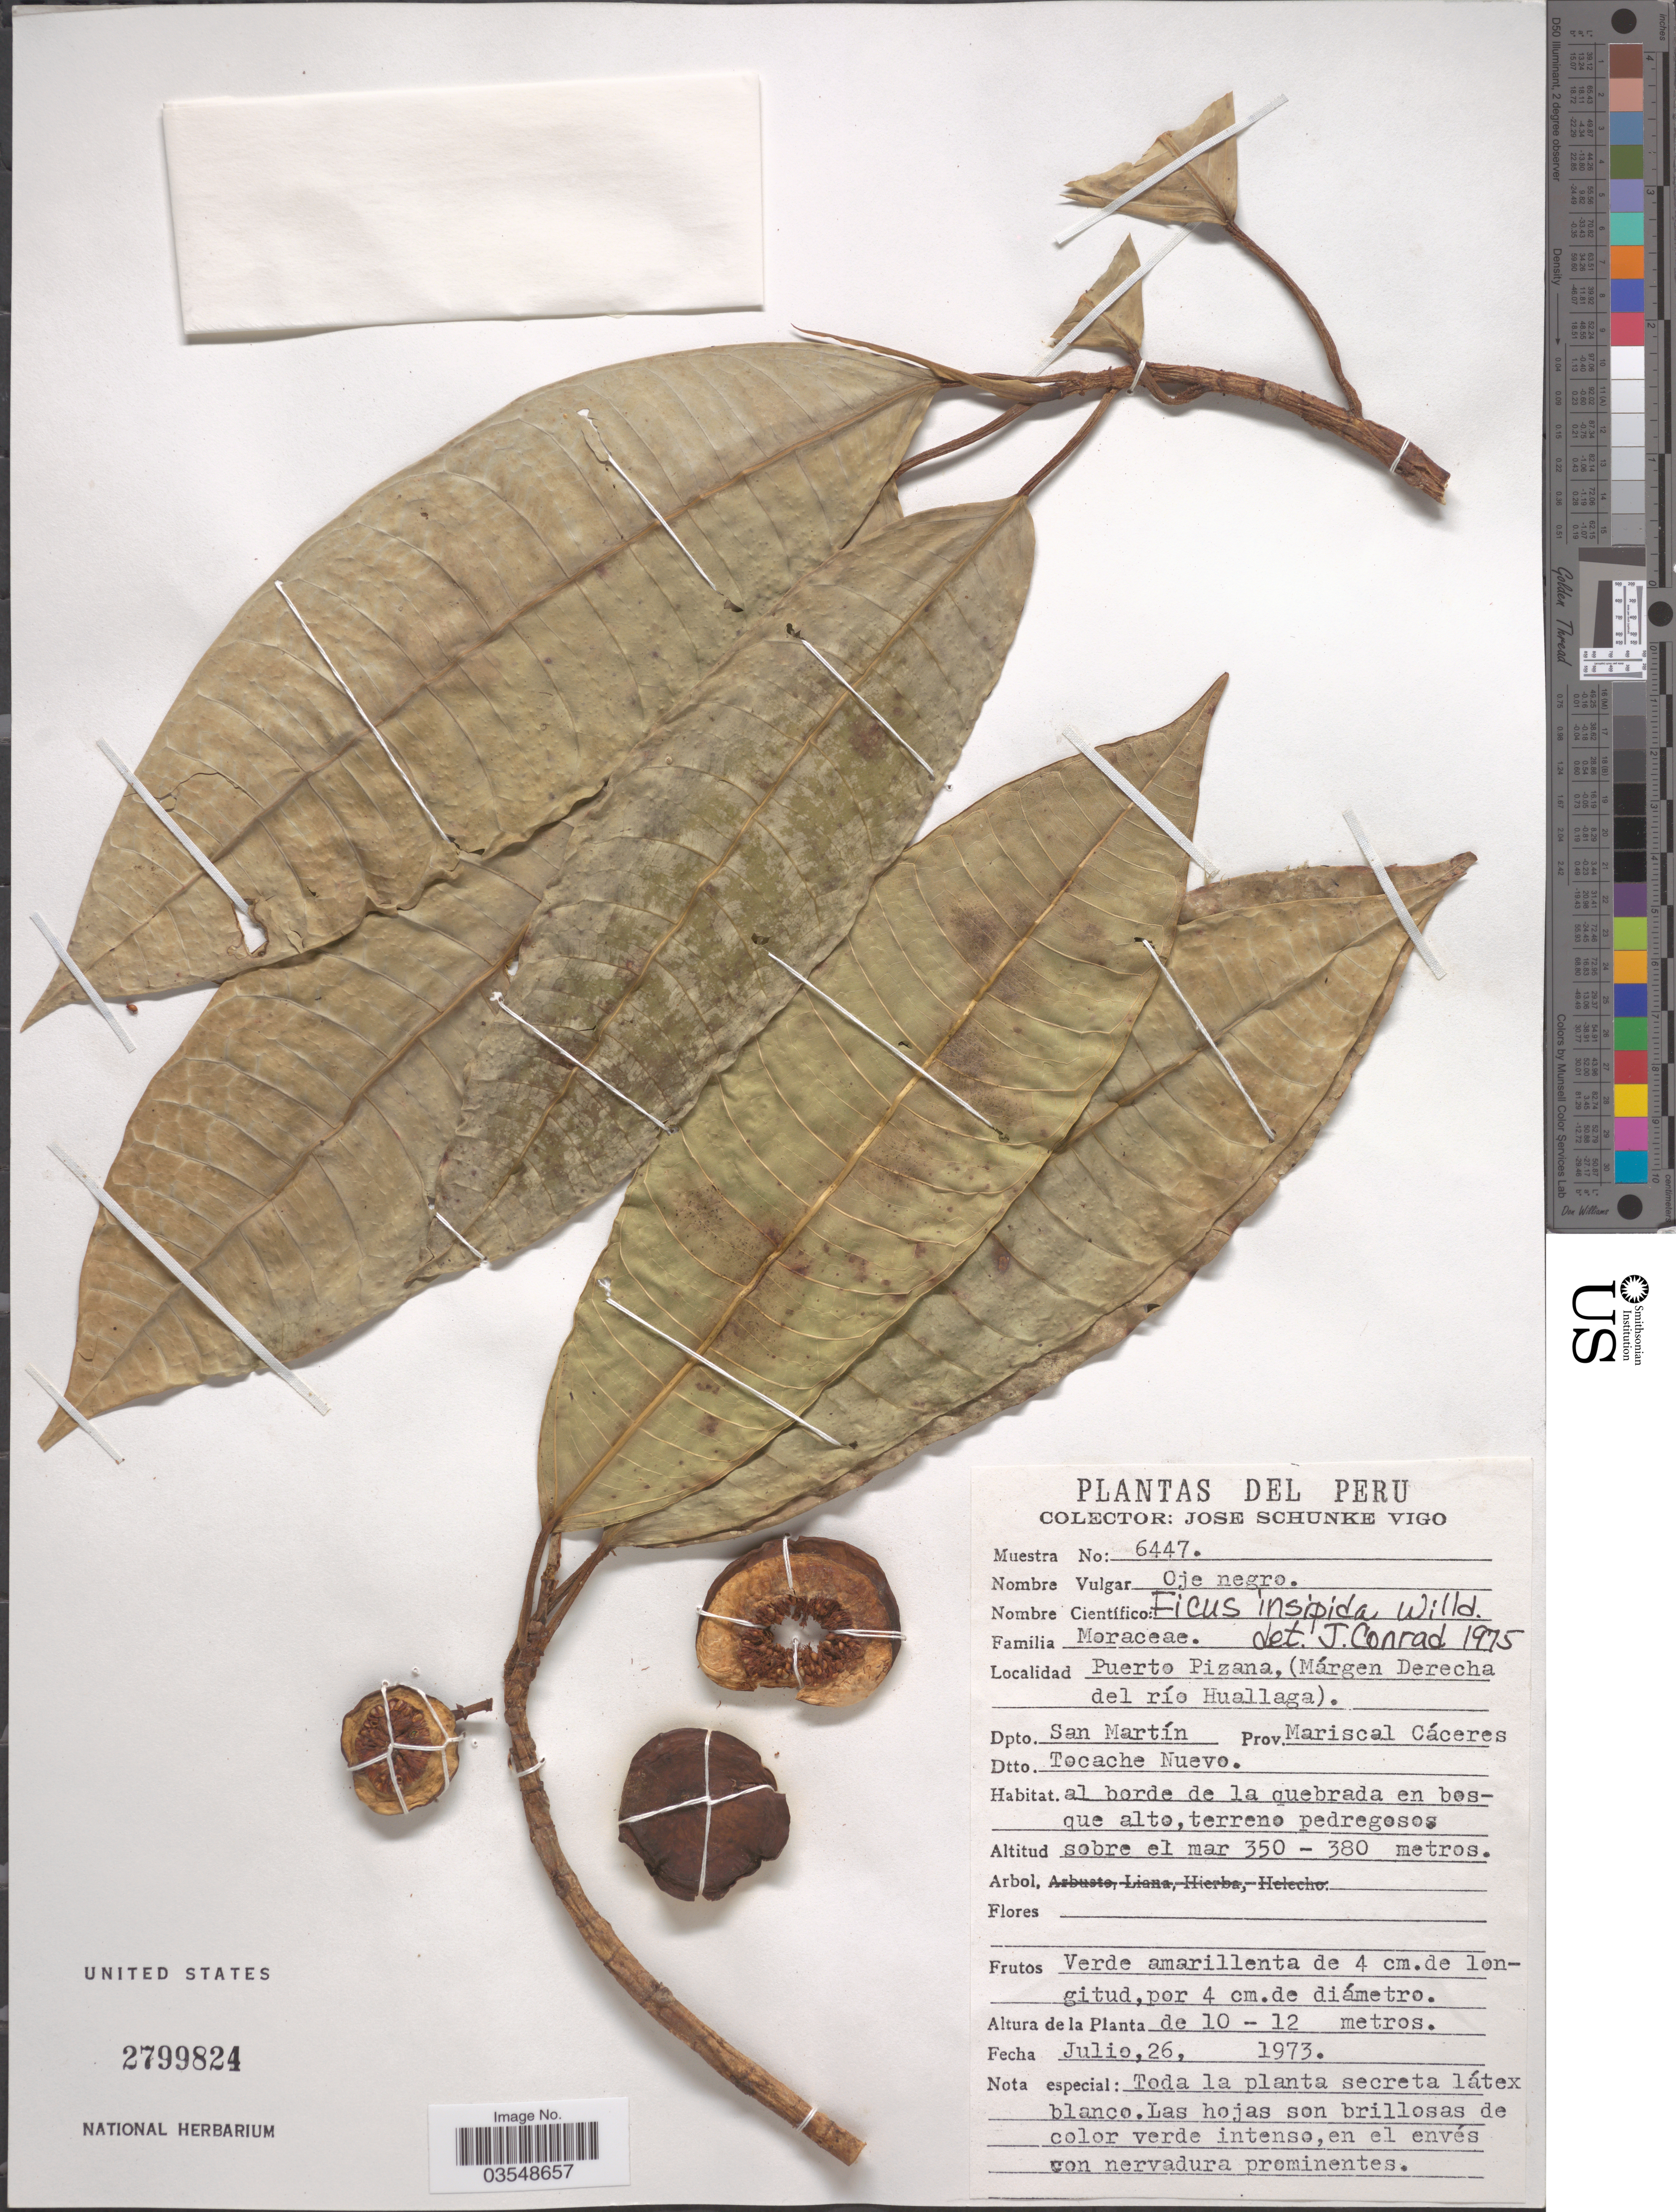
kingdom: Plantae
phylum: Tracheophyta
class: Magnoliopsida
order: Rosales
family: Moraceae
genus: Ficus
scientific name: Ficus insipida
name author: Willd.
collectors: J. Schunke Vigo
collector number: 6447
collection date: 1973-07-26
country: Peru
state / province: San Martín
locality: Puerto Pizana, (Márgen Derecha del río Huallaga). Dpto.San Martín Prov. Mariscal Cáceres. Dtto. Tocache Nuevo.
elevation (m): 350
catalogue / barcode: US 2799824